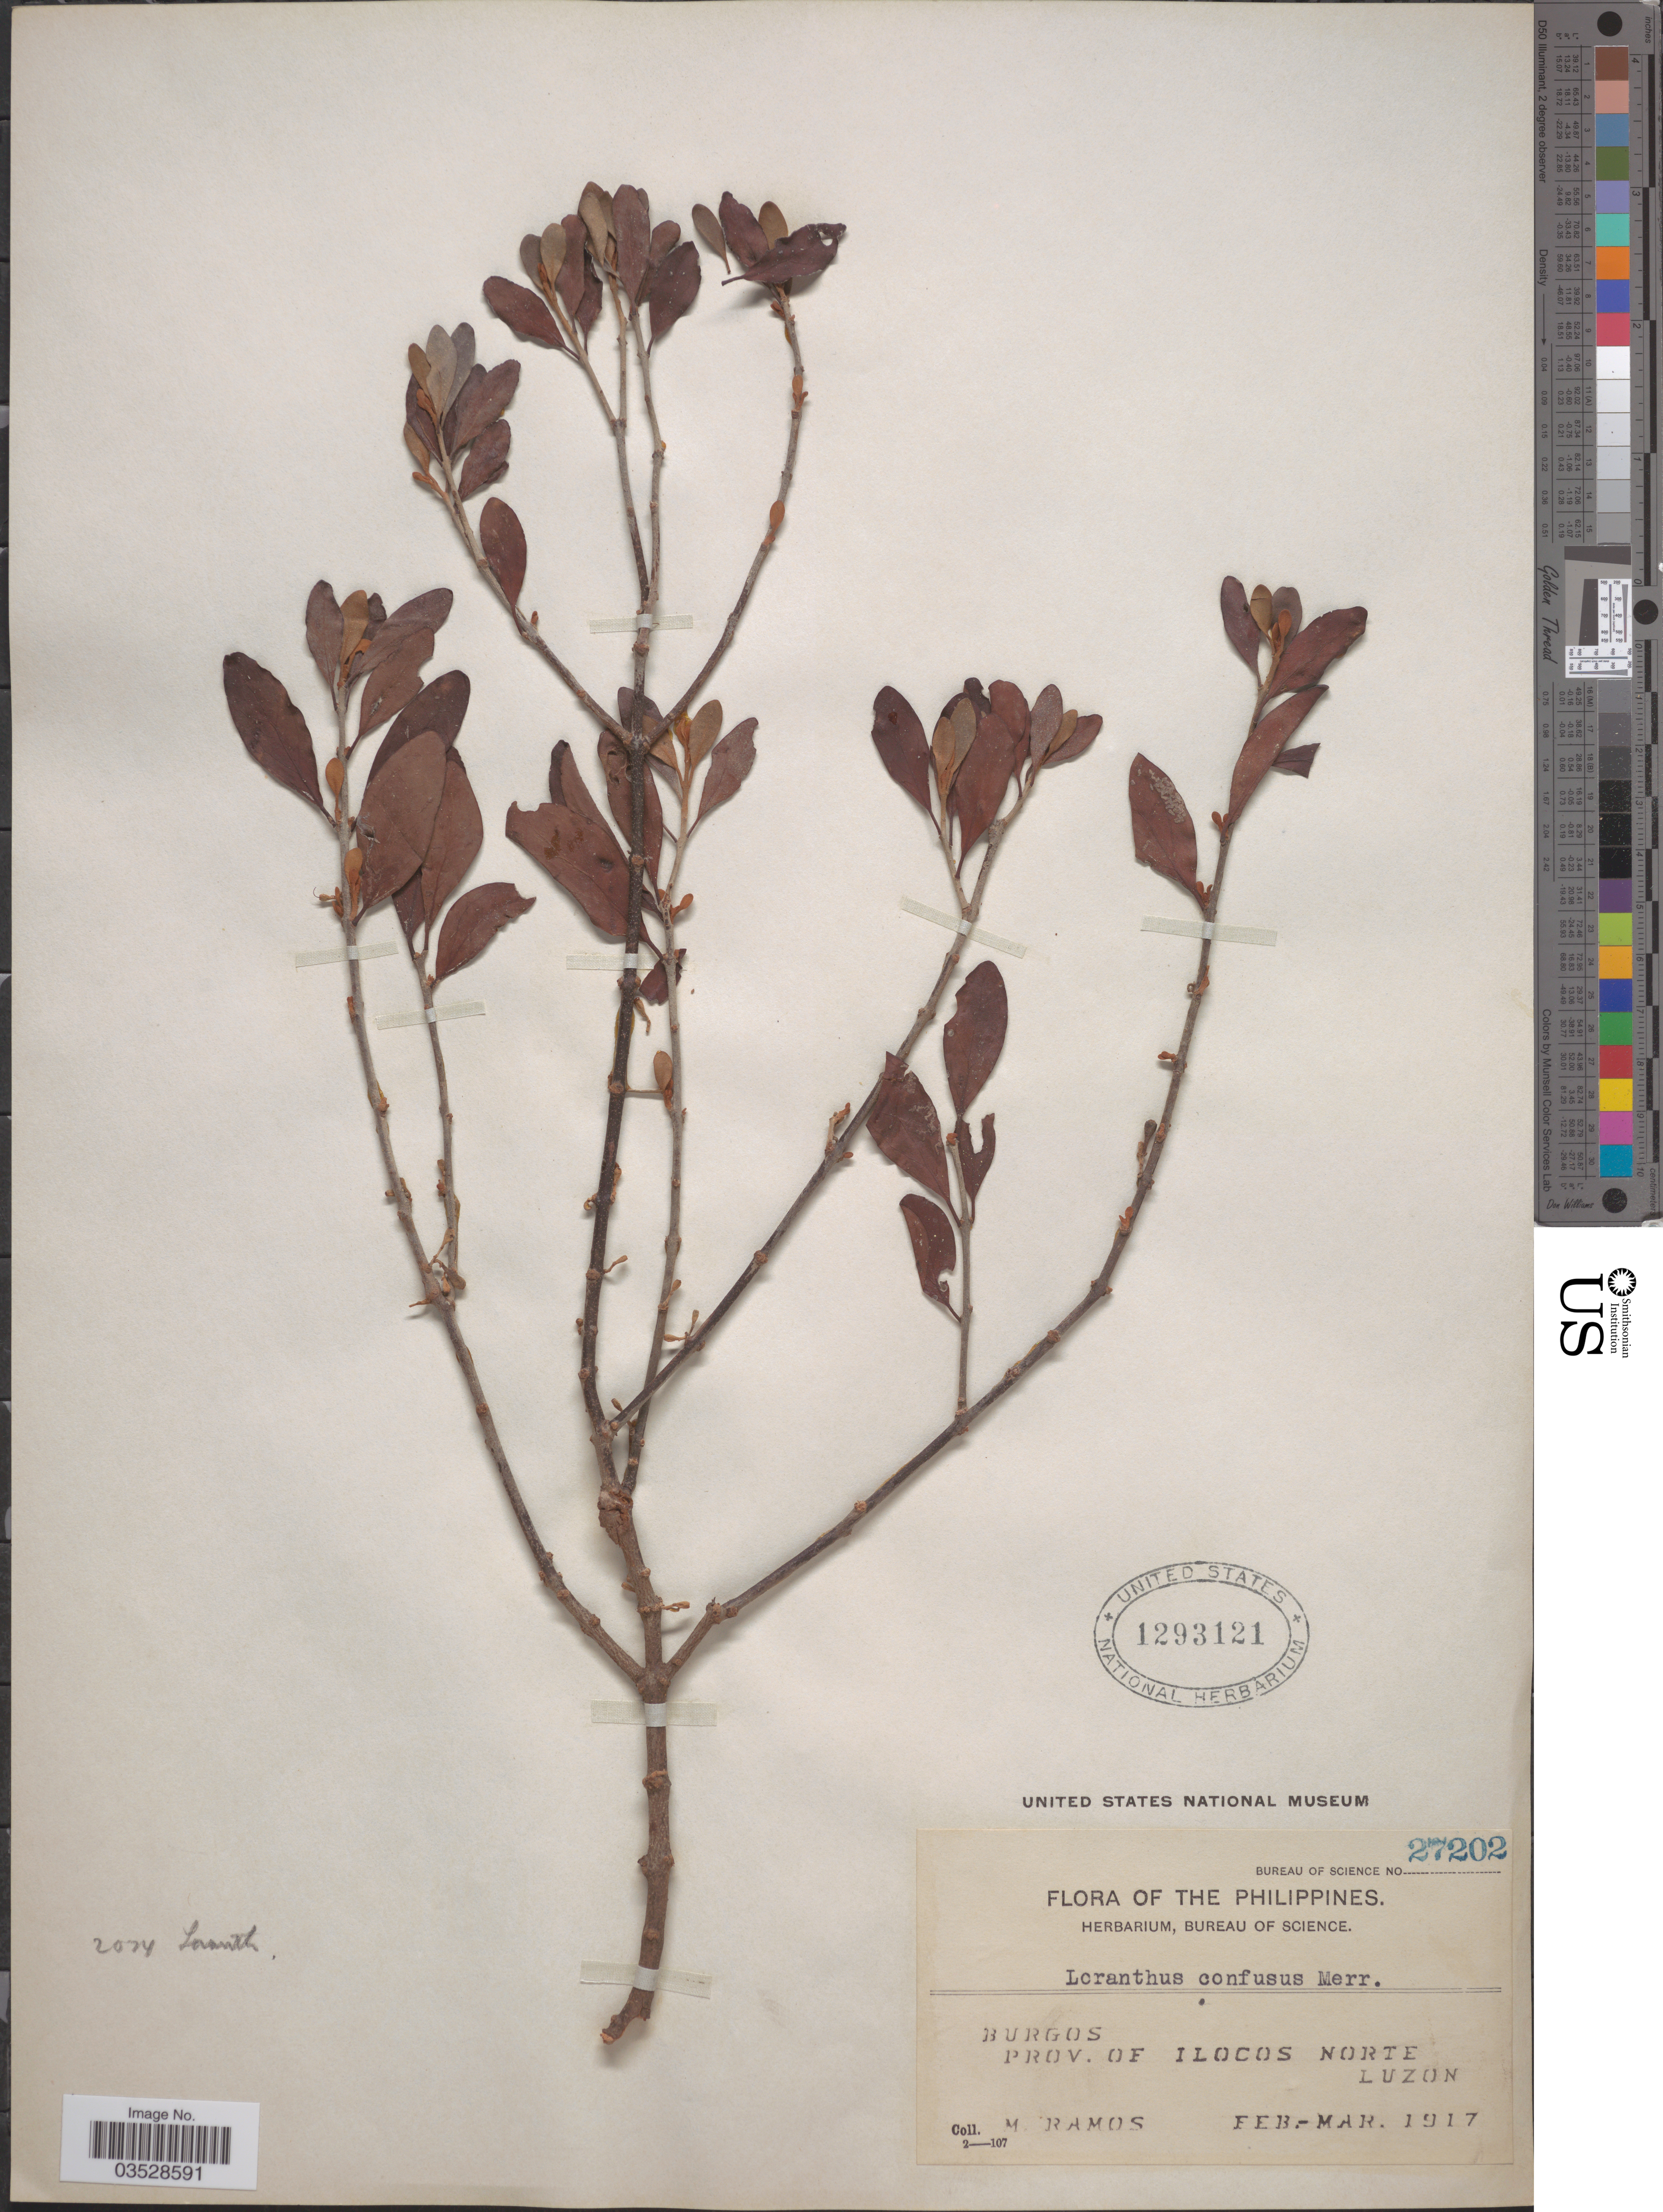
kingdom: Plantae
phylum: Tracheophyta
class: Magnoliopsida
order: Santalales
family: Loranthaceae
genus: Loranthus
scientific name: Loranthus confusus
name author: Merr.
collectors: M. Ramos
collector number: Bureau of Science 27202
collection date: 1917-02/1917-03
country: Philippines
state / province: Ilocos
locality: Burgos. Prov. of Ilocos Norte. Luzon.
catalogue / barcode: US 1293121